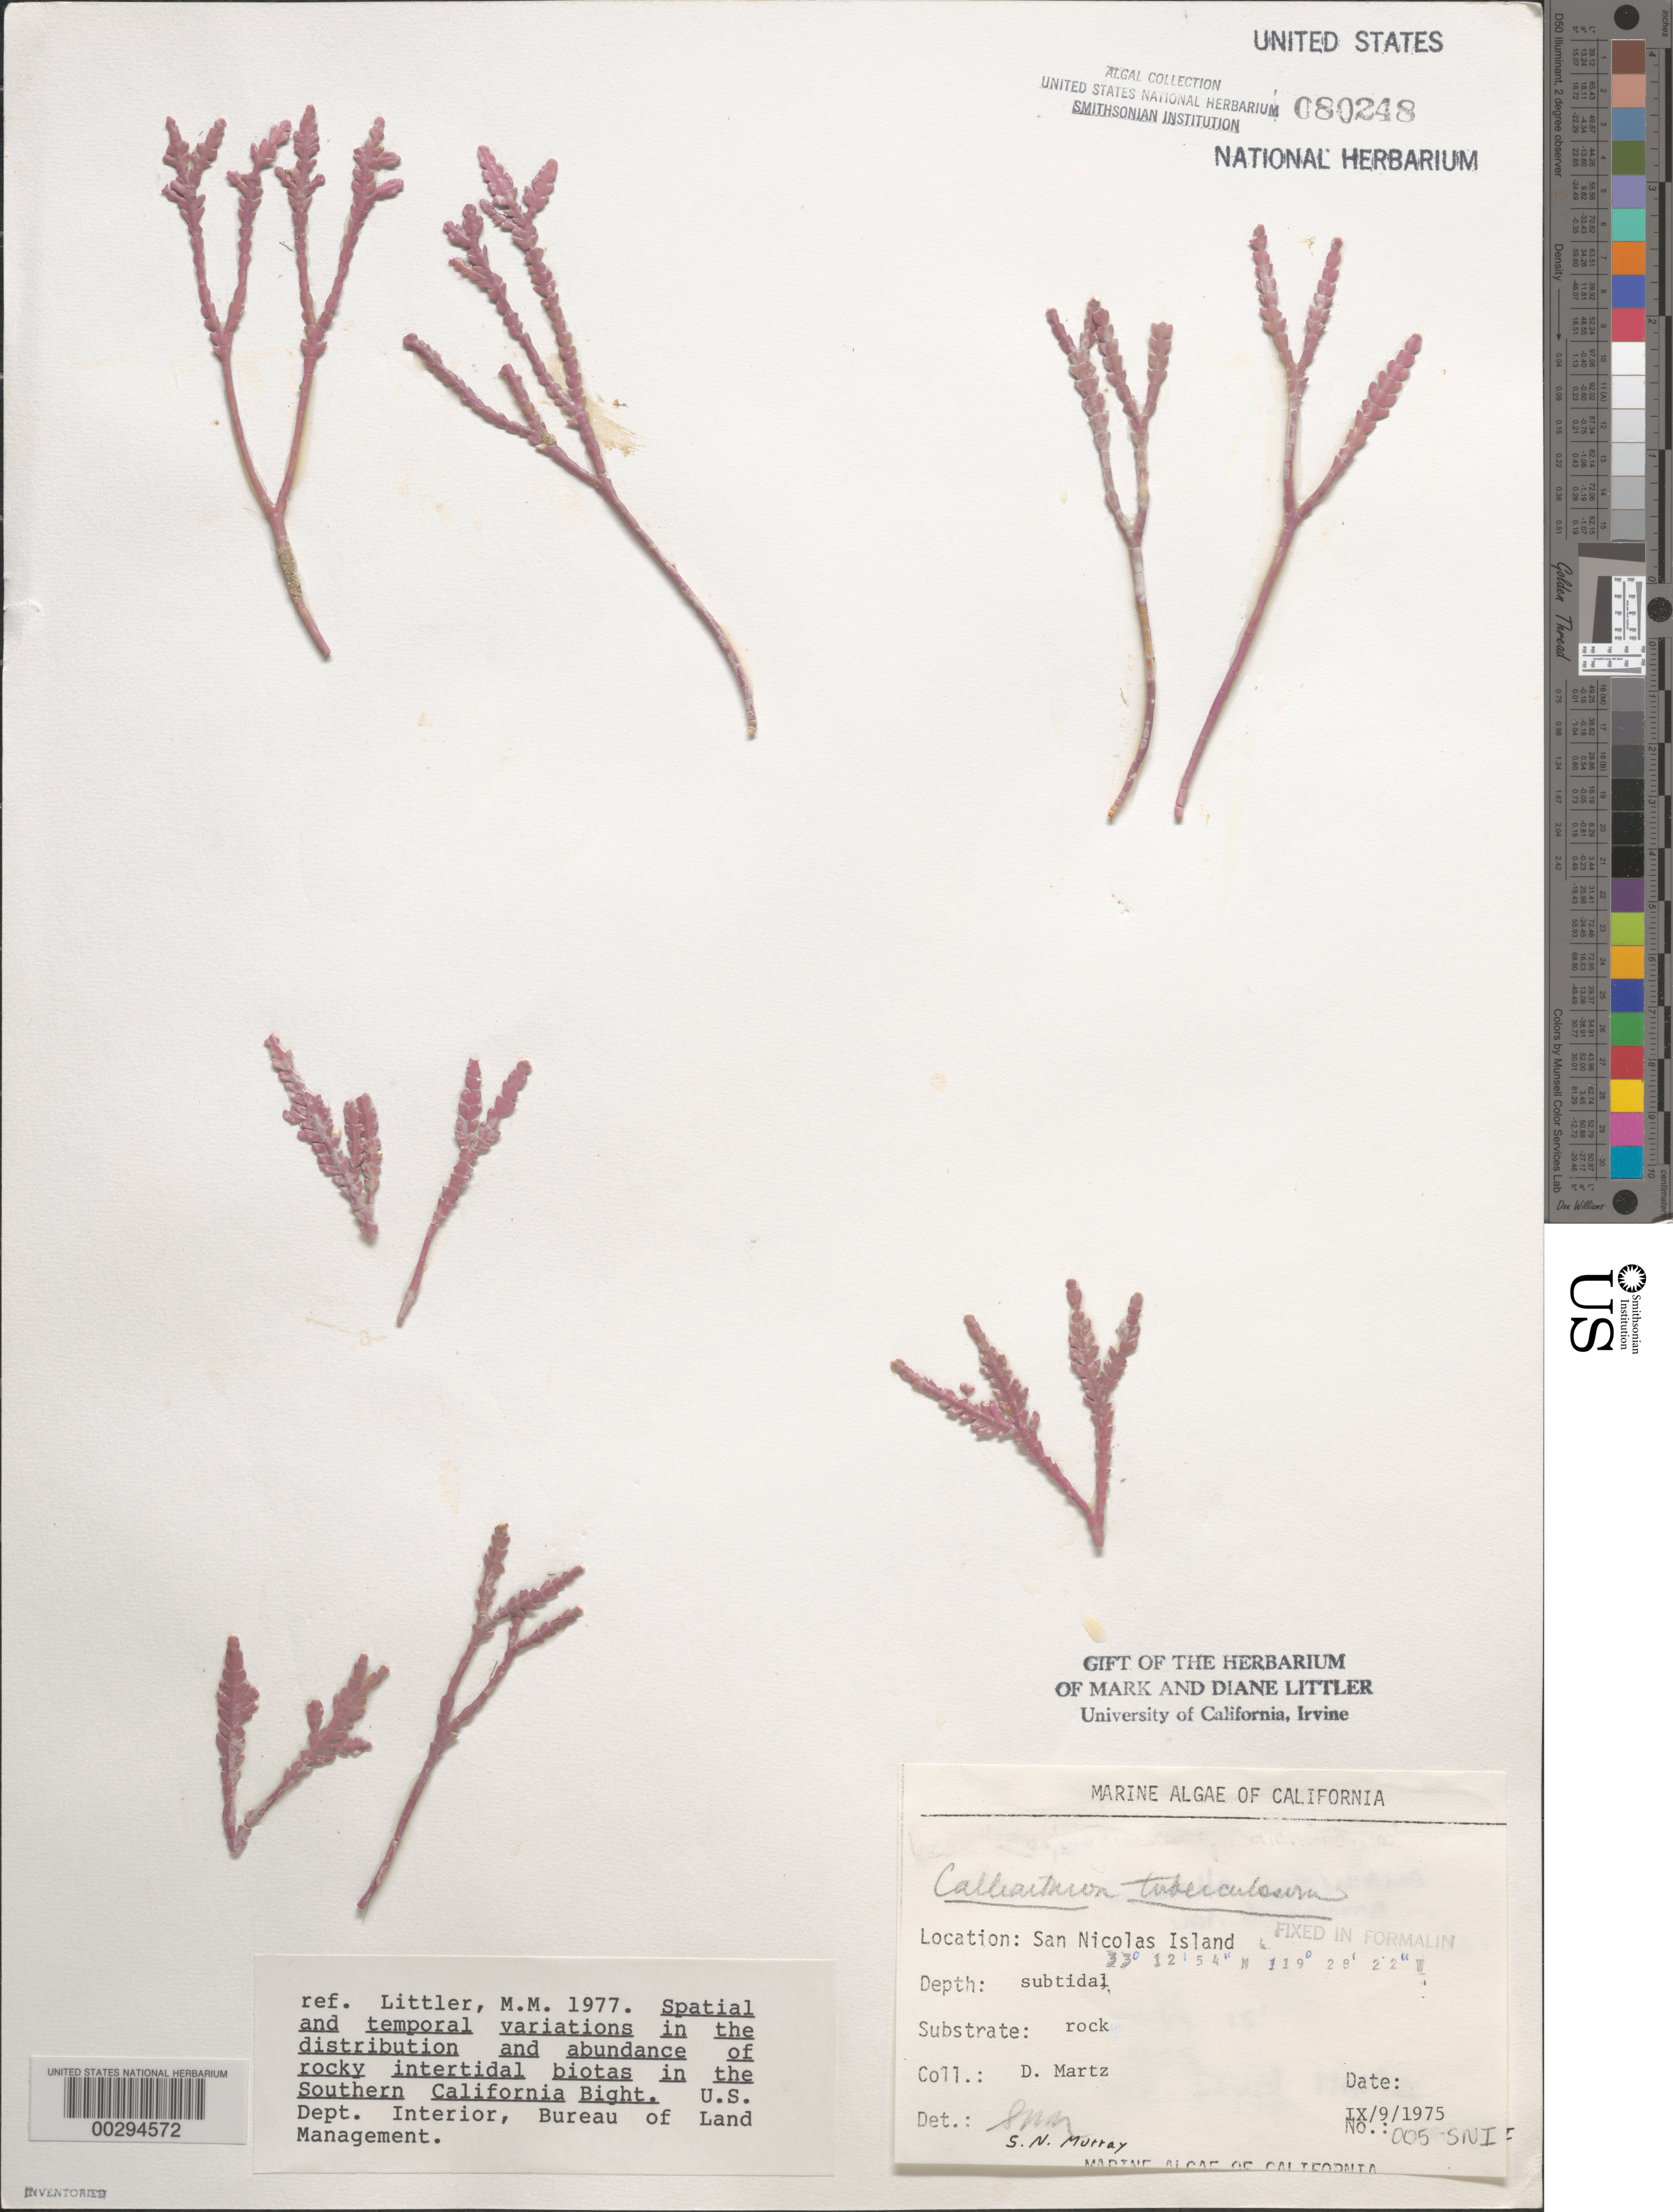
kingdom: Plantae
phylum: Rhodophyta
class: Florideophyceae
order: Corallinales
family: Corallinaceae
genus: Calliarthron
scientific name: Calliarthron tuberculosum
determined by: Murray, S. N.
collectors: D. Martz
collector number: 005-sni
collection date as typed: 09 Sep 1975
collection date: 1975-09-09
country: United States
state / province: California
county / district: Ventura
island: San Nicolas Island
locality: Dutch Harbor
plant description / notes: BLM-SOCALBIGHT Rocky Intertidal Survey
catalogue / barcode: US 80248